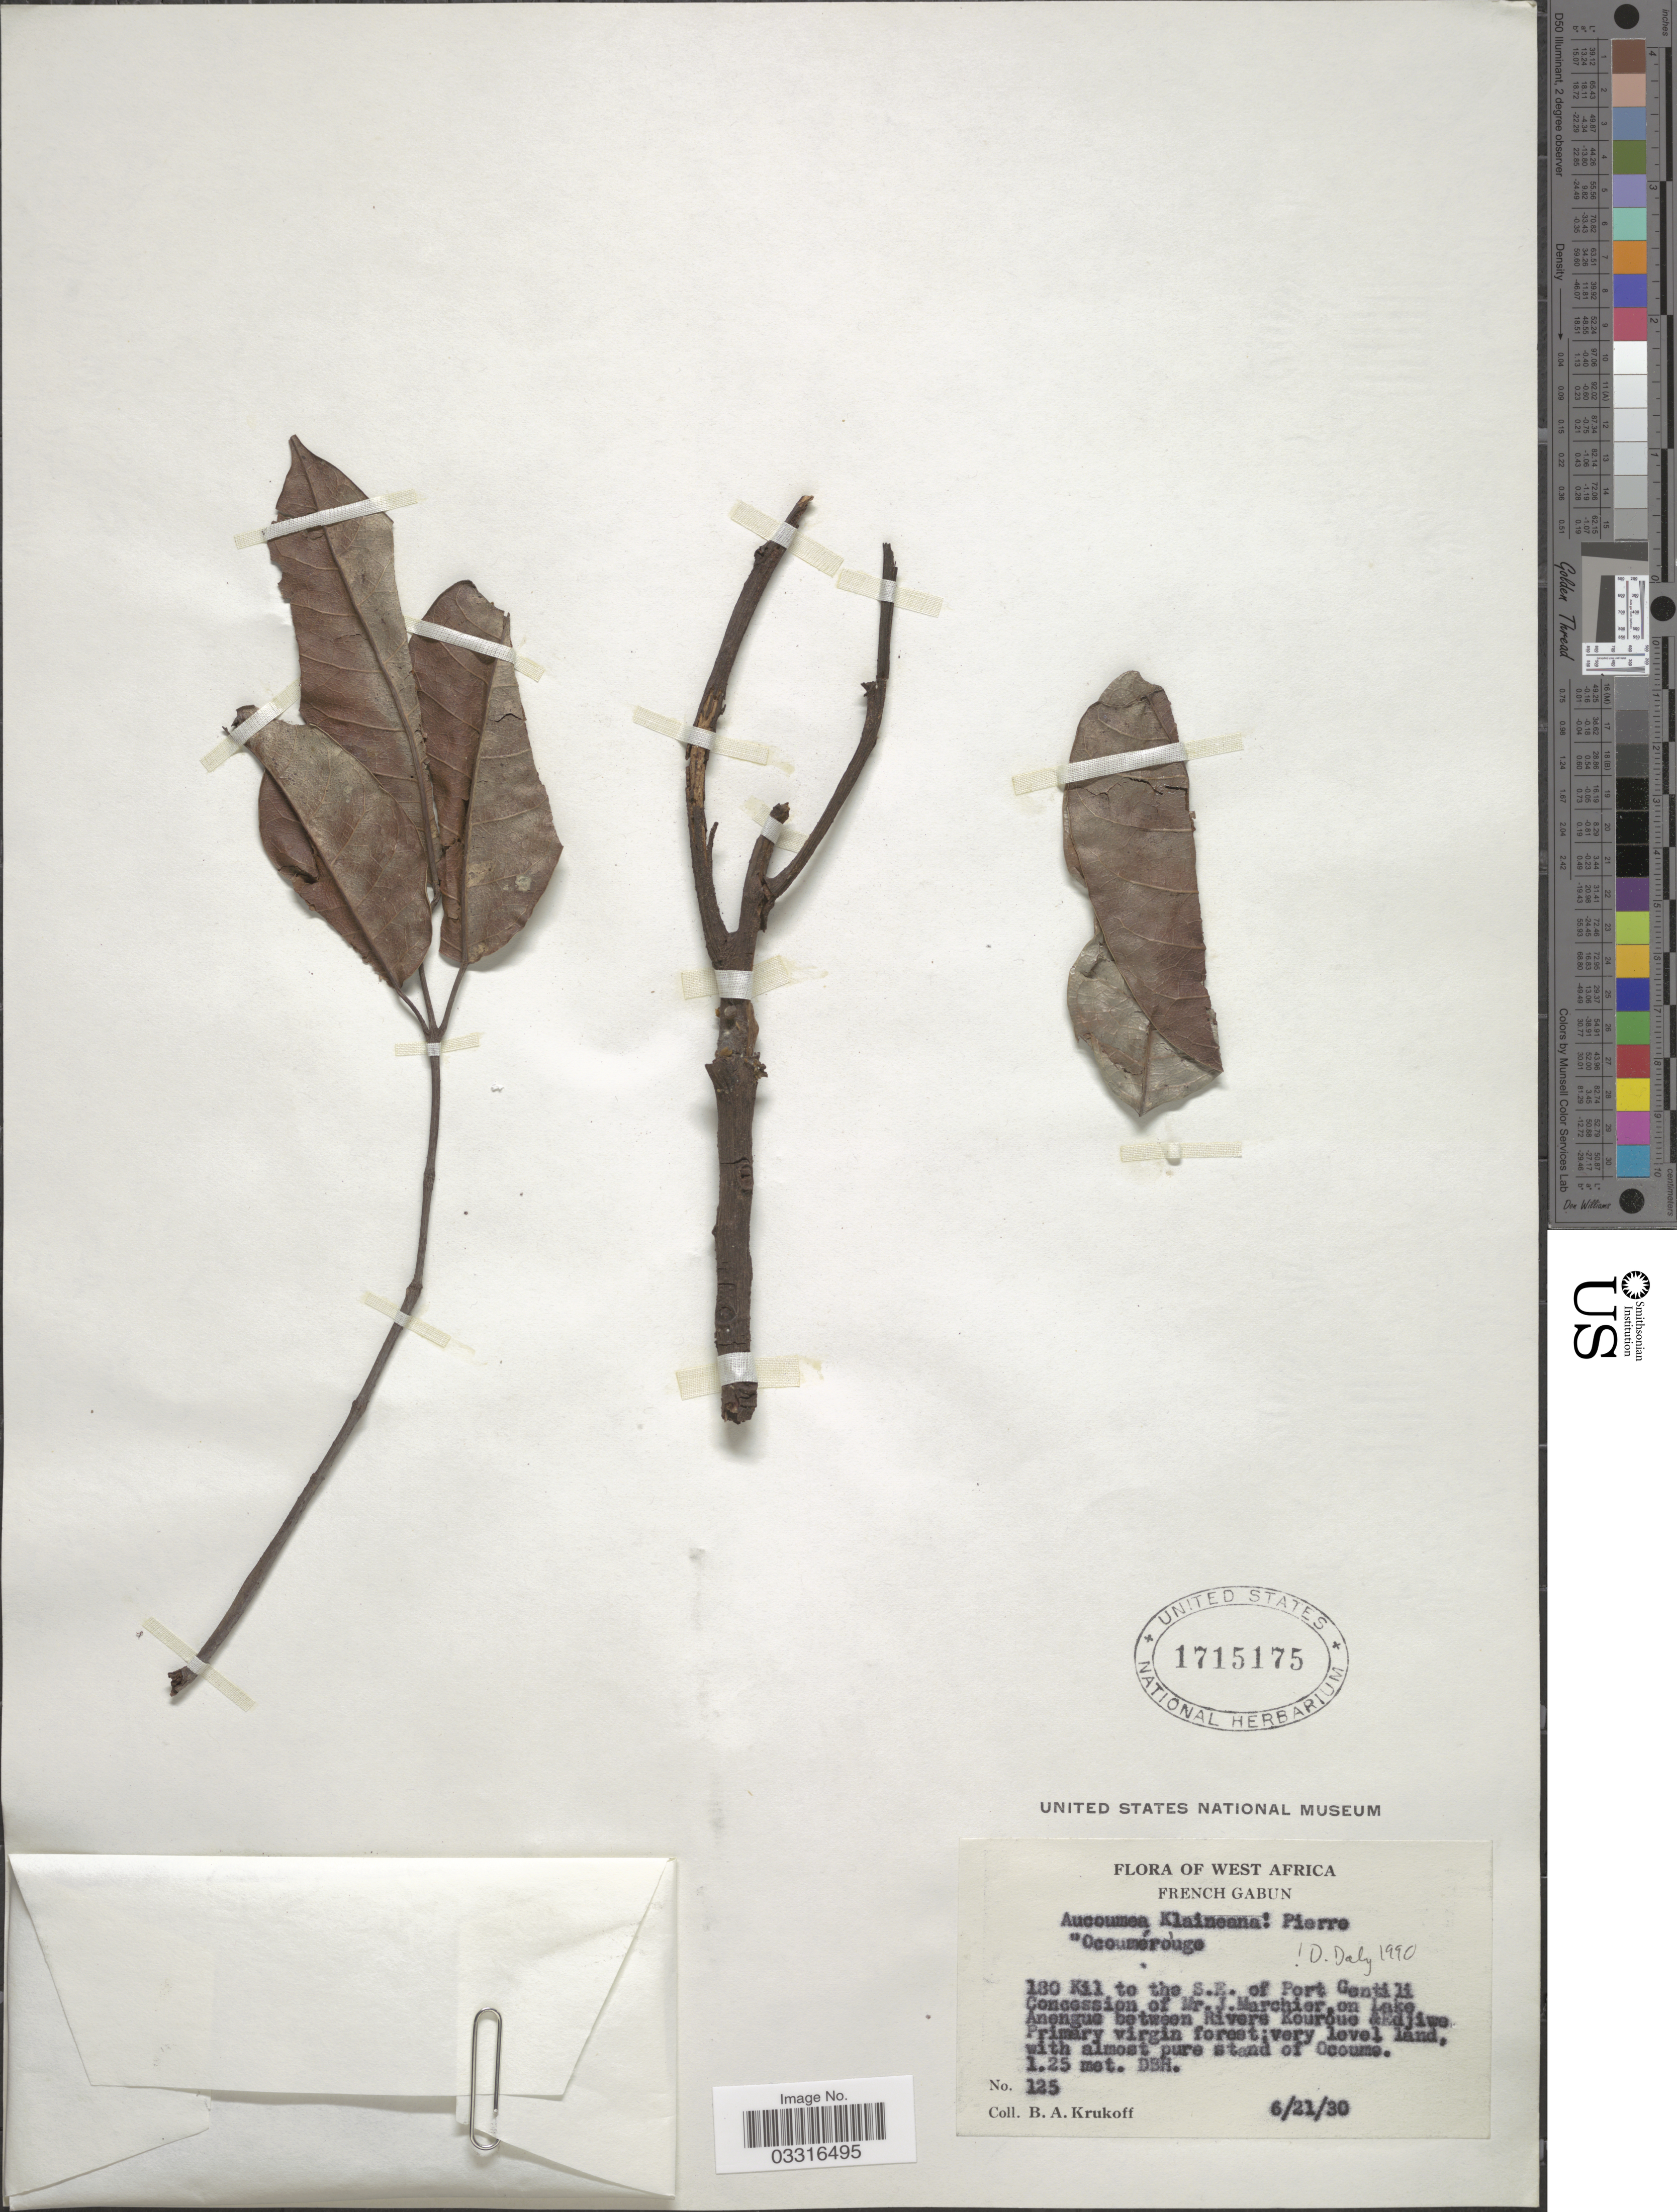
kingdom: Plantae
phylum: Tracheophyta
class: Magnoliopsida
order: Sapindales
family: Burseraceae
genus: Aucoumea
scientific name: Aucoumea klaineana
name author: Pierre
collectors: B. A. Krukoff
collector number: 125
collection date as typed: Transcribed d/m/y: 21/6/30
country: Gabon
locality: West Africa. French Gabun. 180 Kil to the S. E. of Port Gentili Concession of Mr. J. Marchier, on Lake Anengue between Rivers Kouroue & Edjiwe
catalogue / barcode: US 1715175